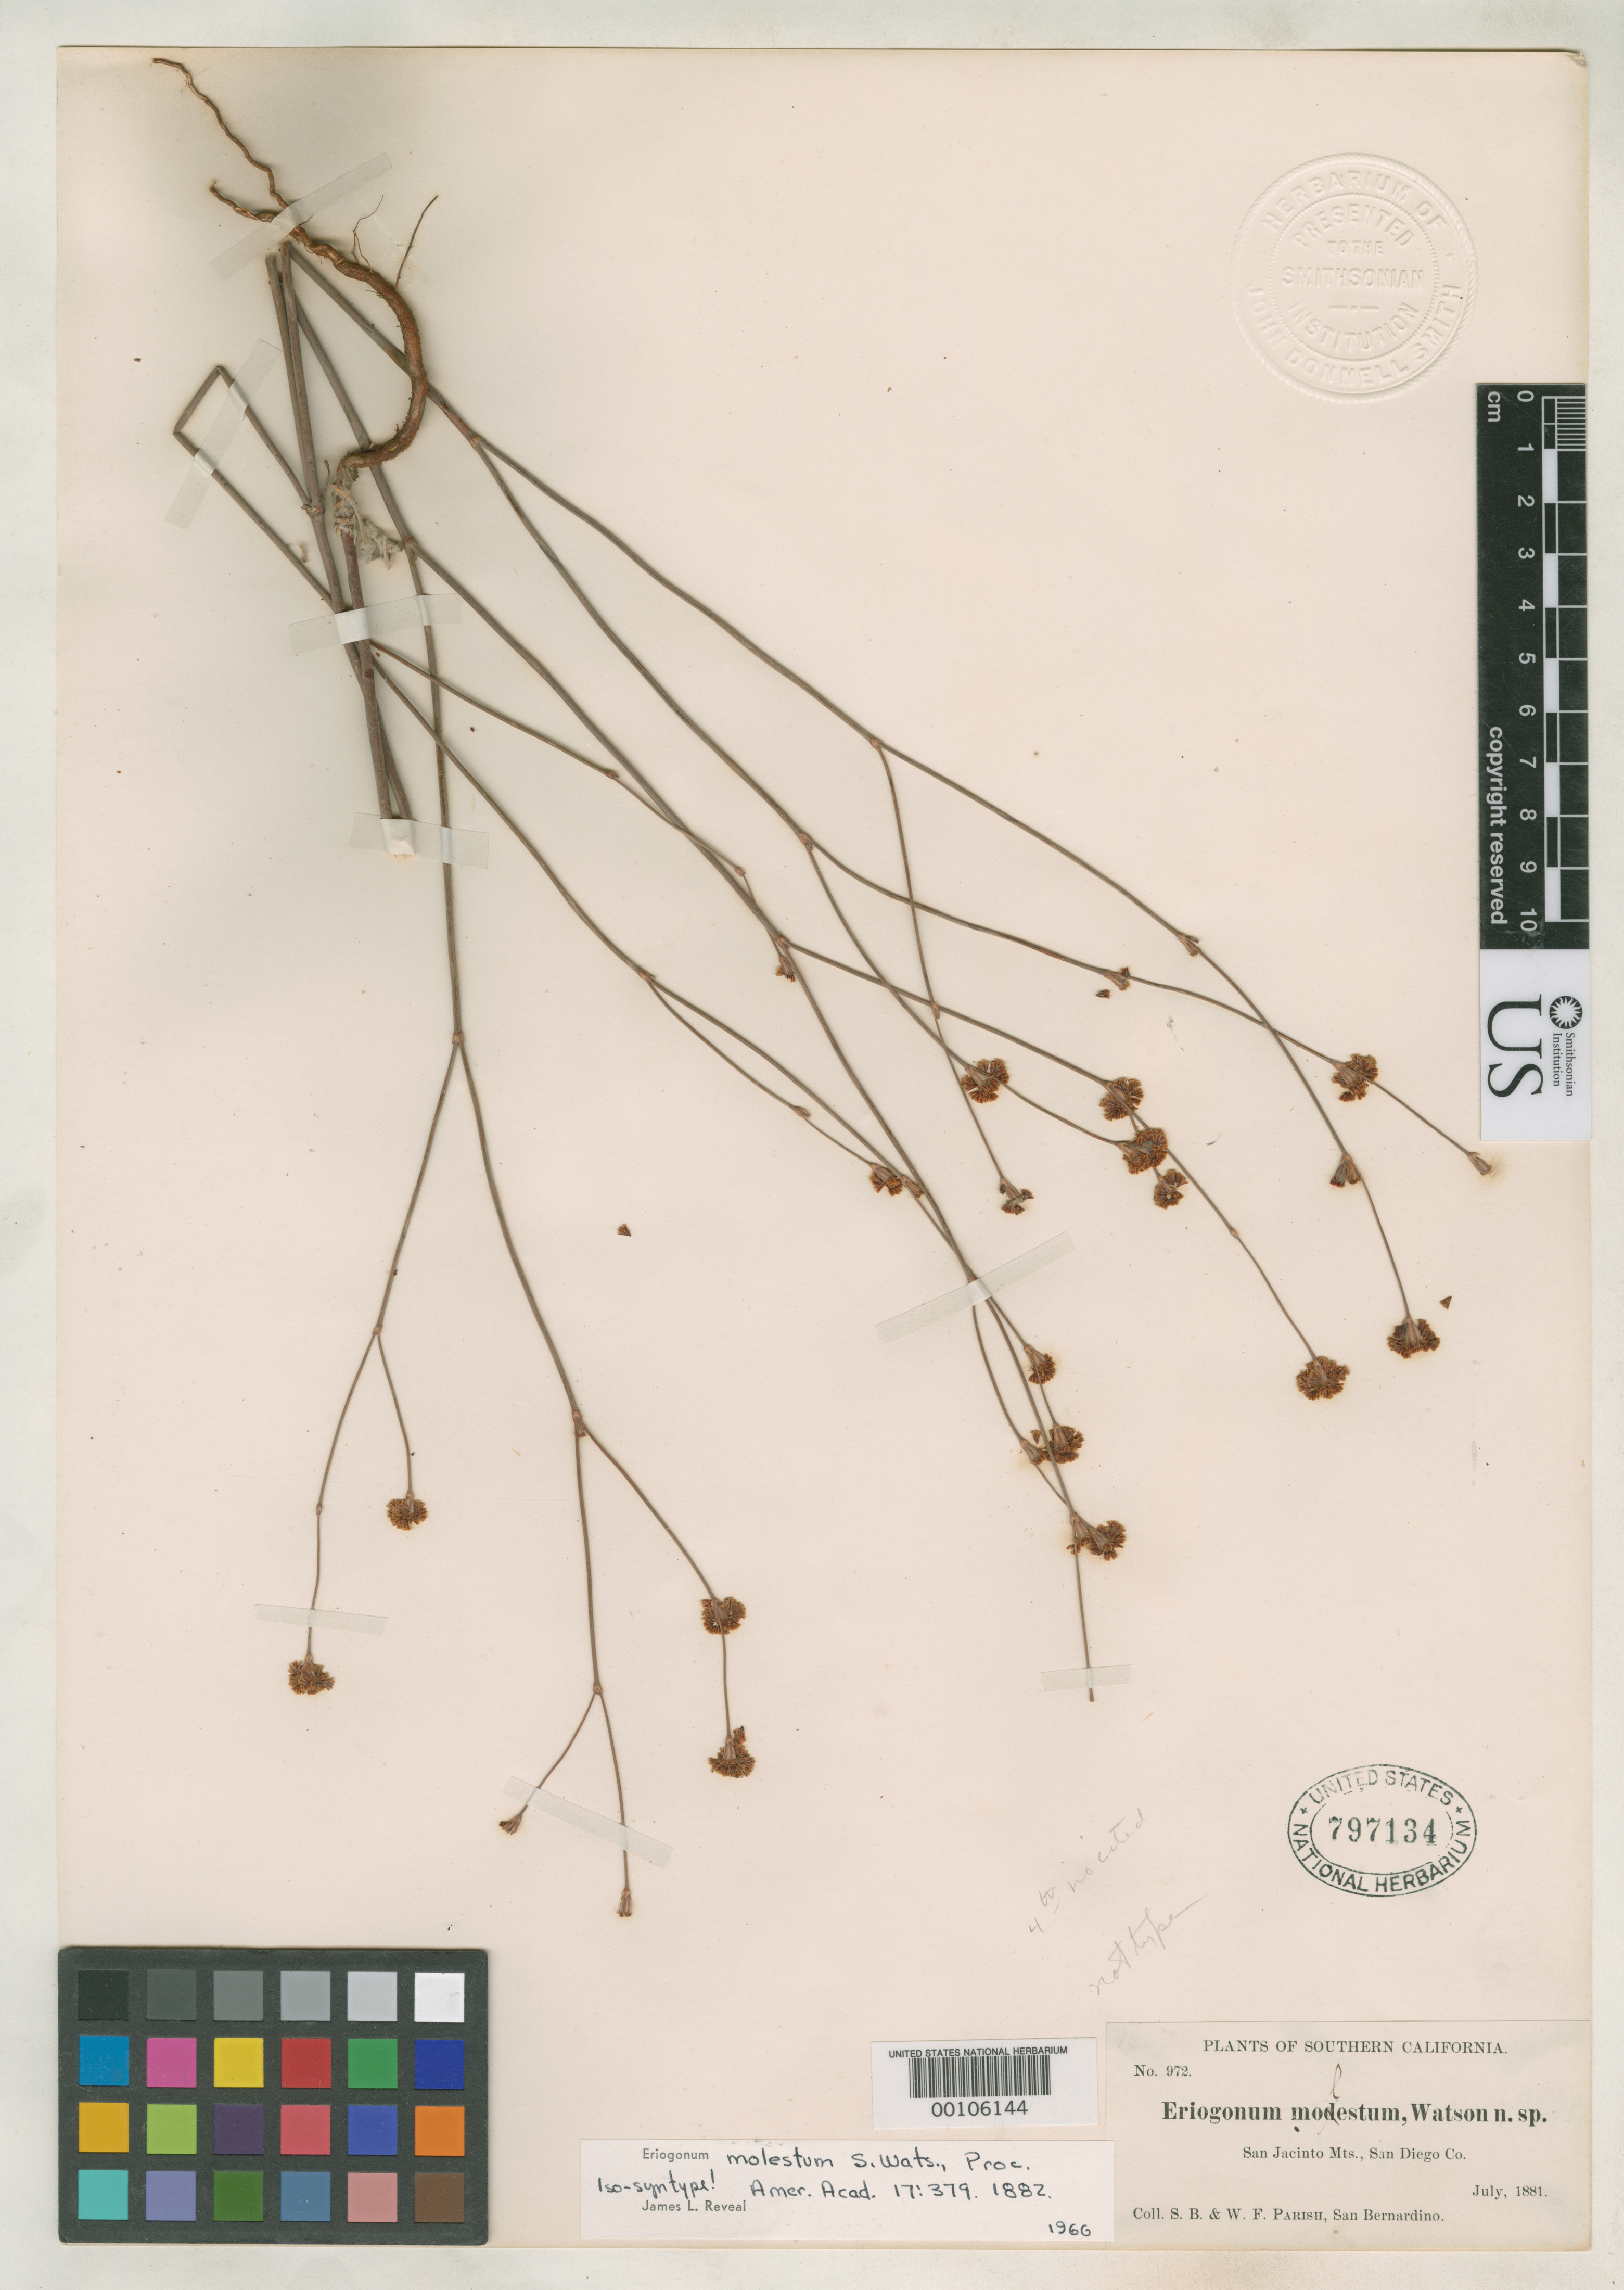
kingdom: Plantae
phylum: Tracheophyta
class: Magnoliopsida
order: Caryophyllales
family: Polygonaceae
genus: Eriogonum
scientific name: Eriogonum molestum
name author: S. Watson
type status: Isosyntype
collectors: S. B. Parish & W. F. Parish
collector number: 972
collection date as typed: Jul 1881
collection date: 1881-07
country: United States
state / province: California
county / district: San Diego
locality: San Jacinto Mts.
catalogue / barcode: US 797134